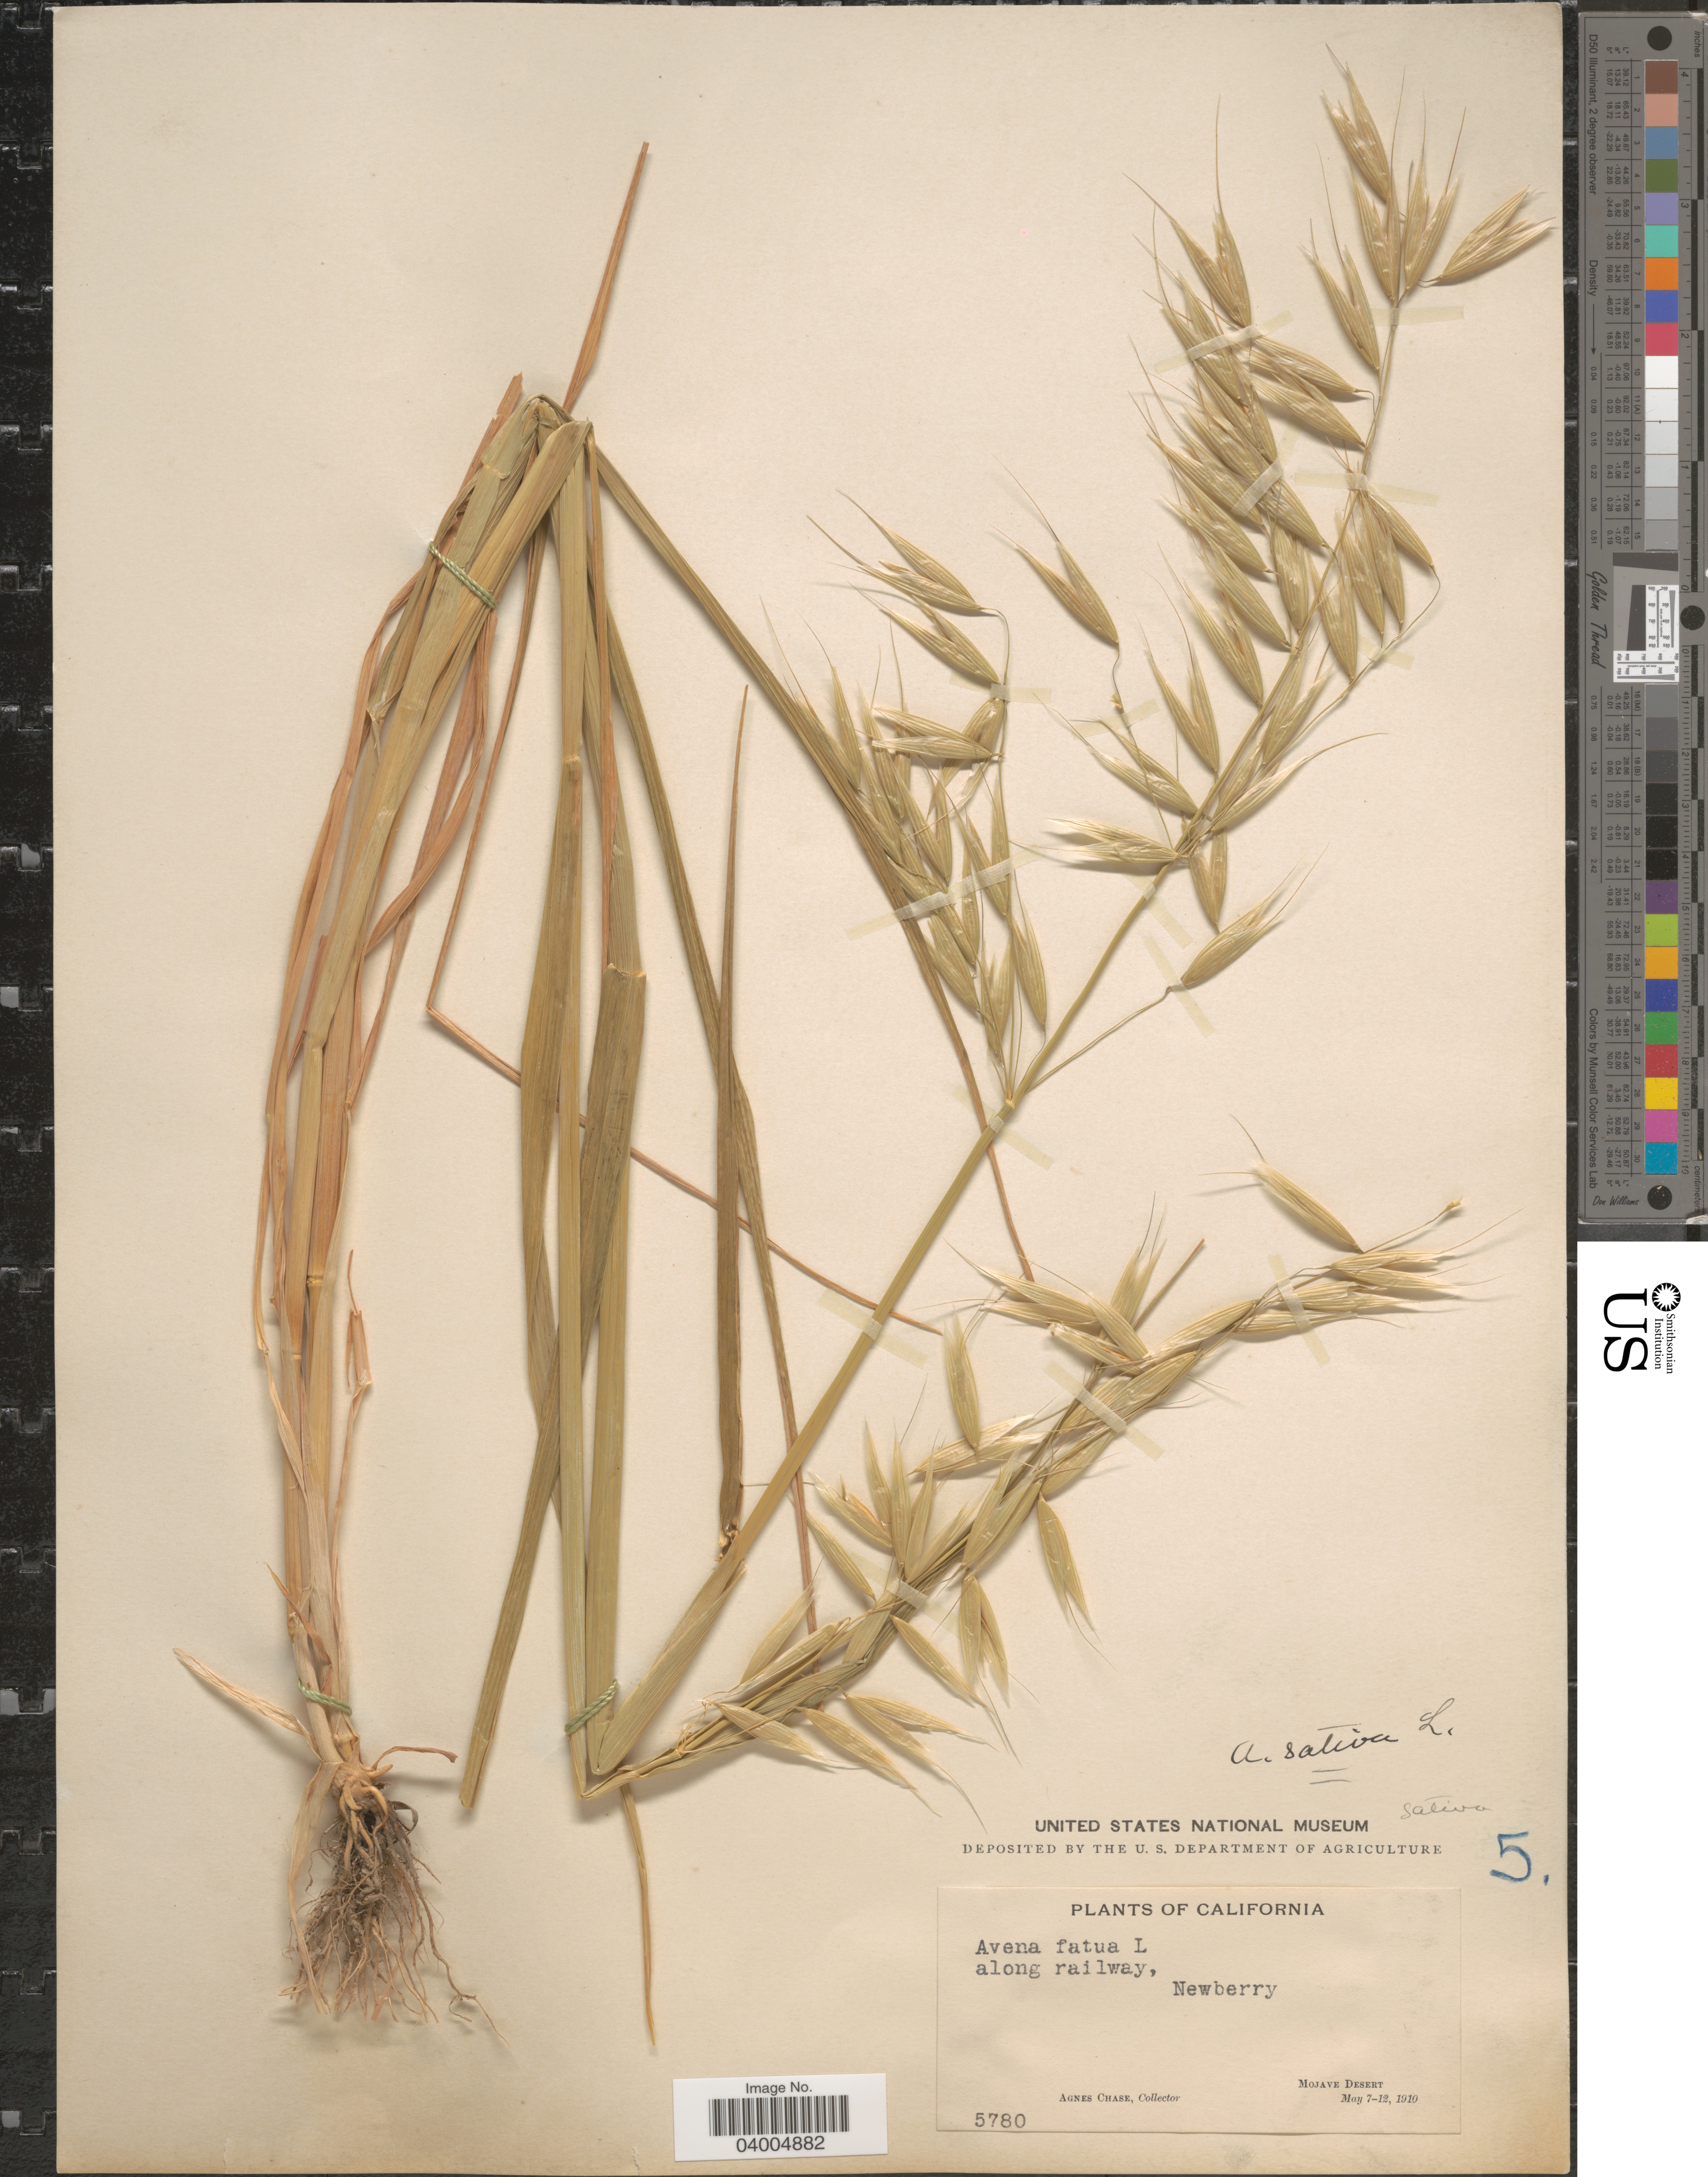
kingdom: Plantae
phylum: Tracheophyta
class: Liliopsida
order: Poales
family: Poaceae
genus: Avena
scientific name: Avena fatua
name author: L.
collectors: A. Chase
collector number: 5780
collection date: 1910-05-07/1910-05-12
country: United States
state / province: California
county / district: San Bernardino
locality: Along railway, Newberry. Mojave Desert.